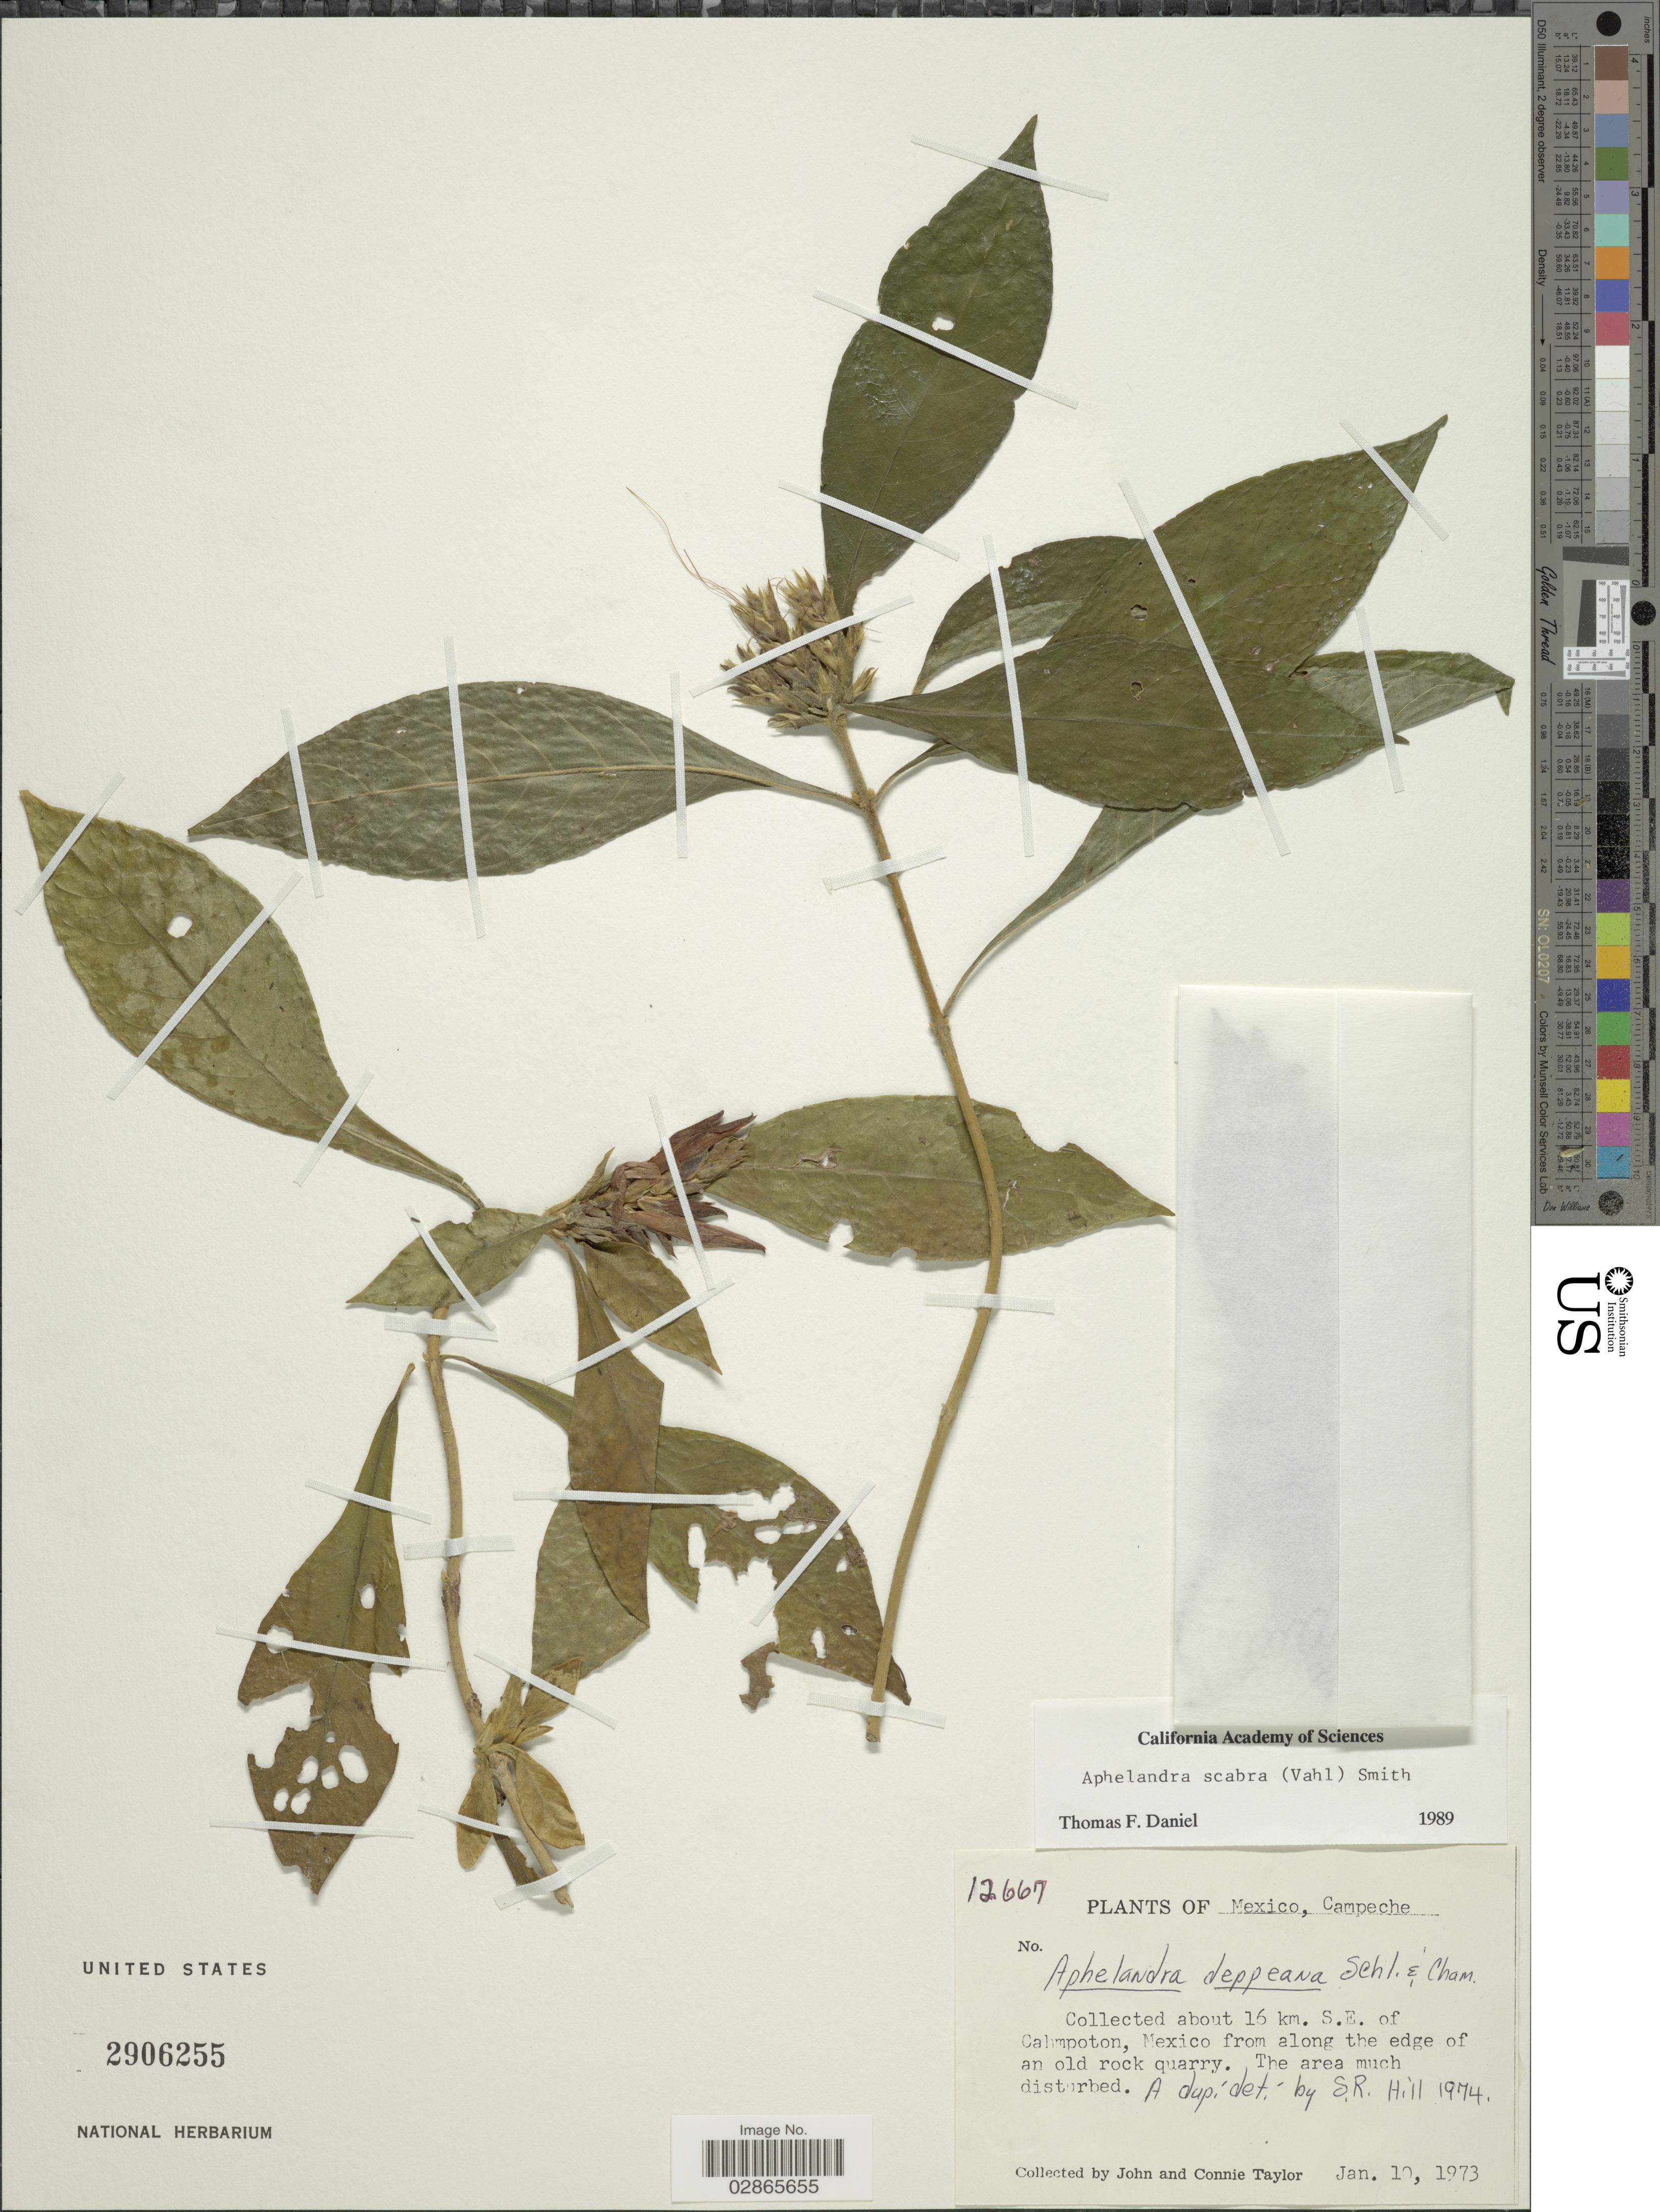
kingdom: Plantae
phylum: Tracheophyta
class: Magnoliopsida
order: Lamiales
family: Acanthaceae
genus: Aphelandra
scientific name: Aphelandra deppeana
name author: Schltdl. & Cham.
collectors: J. Taylor & C. Taylor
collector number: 12667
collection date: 1973-01-10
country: Mexico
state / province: Campeche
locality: About 16 km. S.E. of Cahmpoton, from along the edge of an old rock quarry.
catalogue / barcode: US 2906255